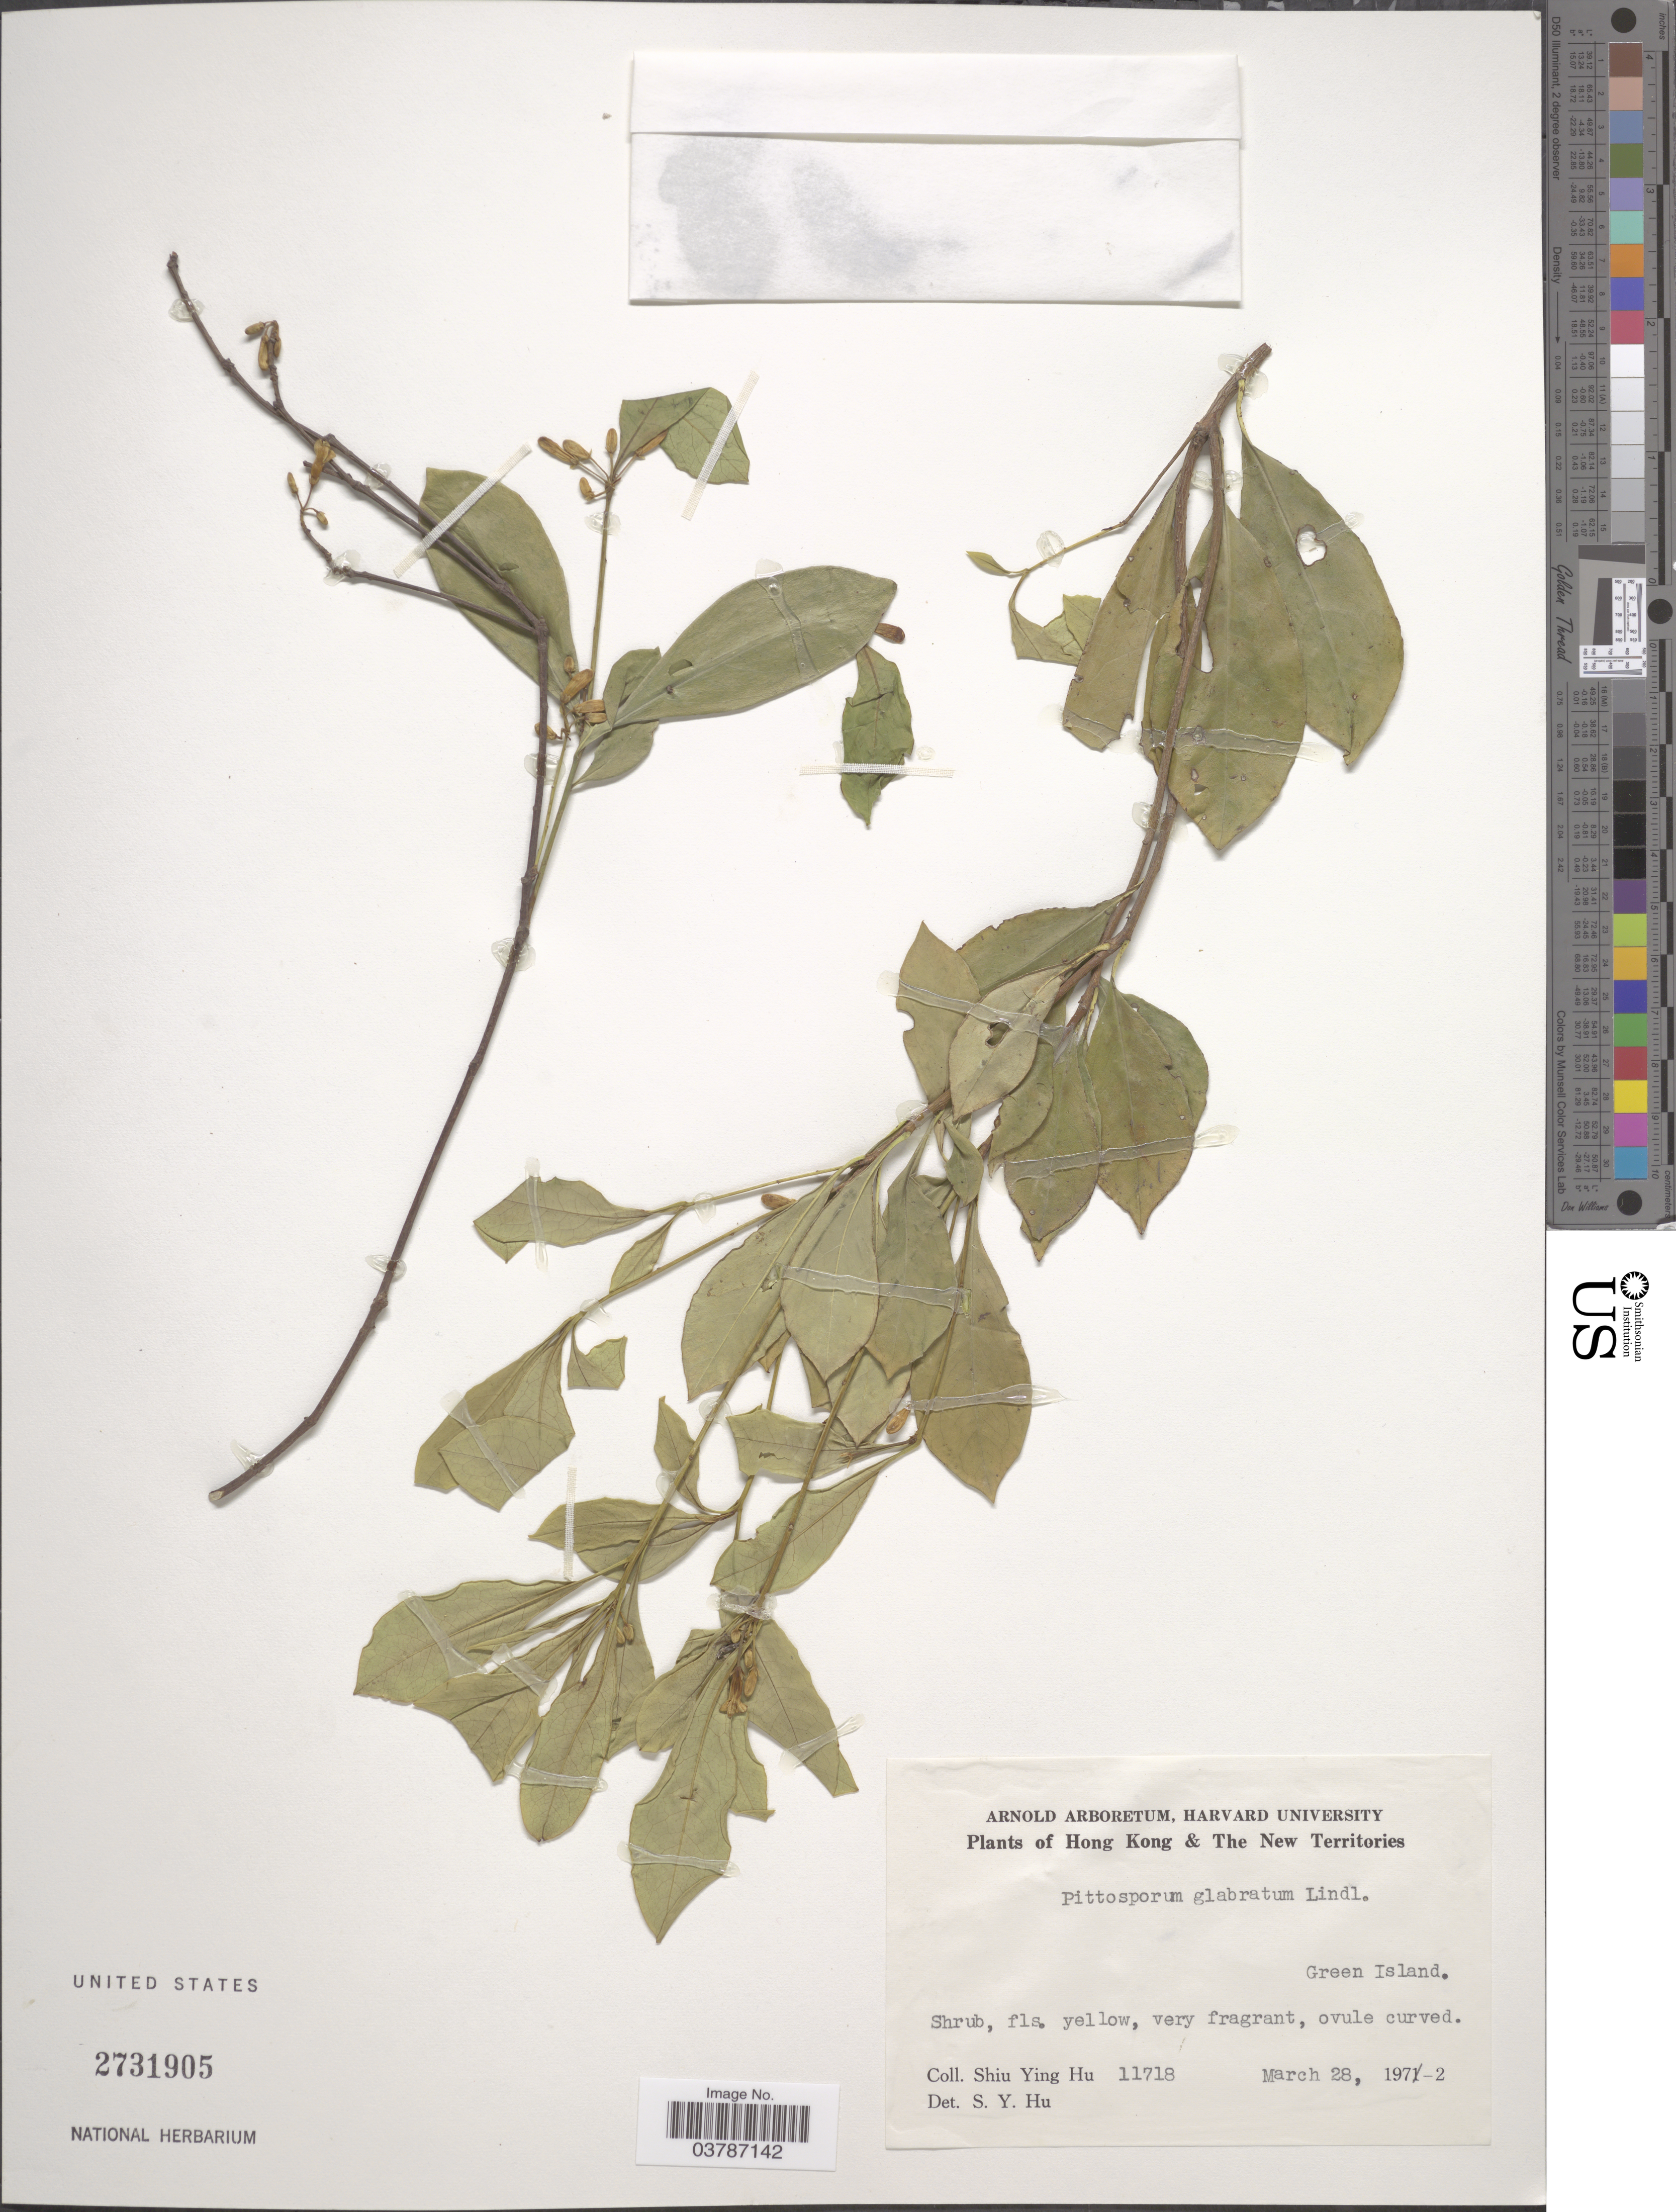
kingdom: Plantae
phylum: Tracheophyta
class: Magnoliopsida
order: Apiales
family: Pittosporaceae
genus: Pittosporum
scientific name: Pittosporum glabratum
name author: Lindl.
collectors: S. Y. Hu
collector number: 11718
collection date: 1972-03-28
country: China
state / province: Hong Kong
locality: Hong Kong & The New Territories. Green Island.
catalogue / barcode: US 2731905